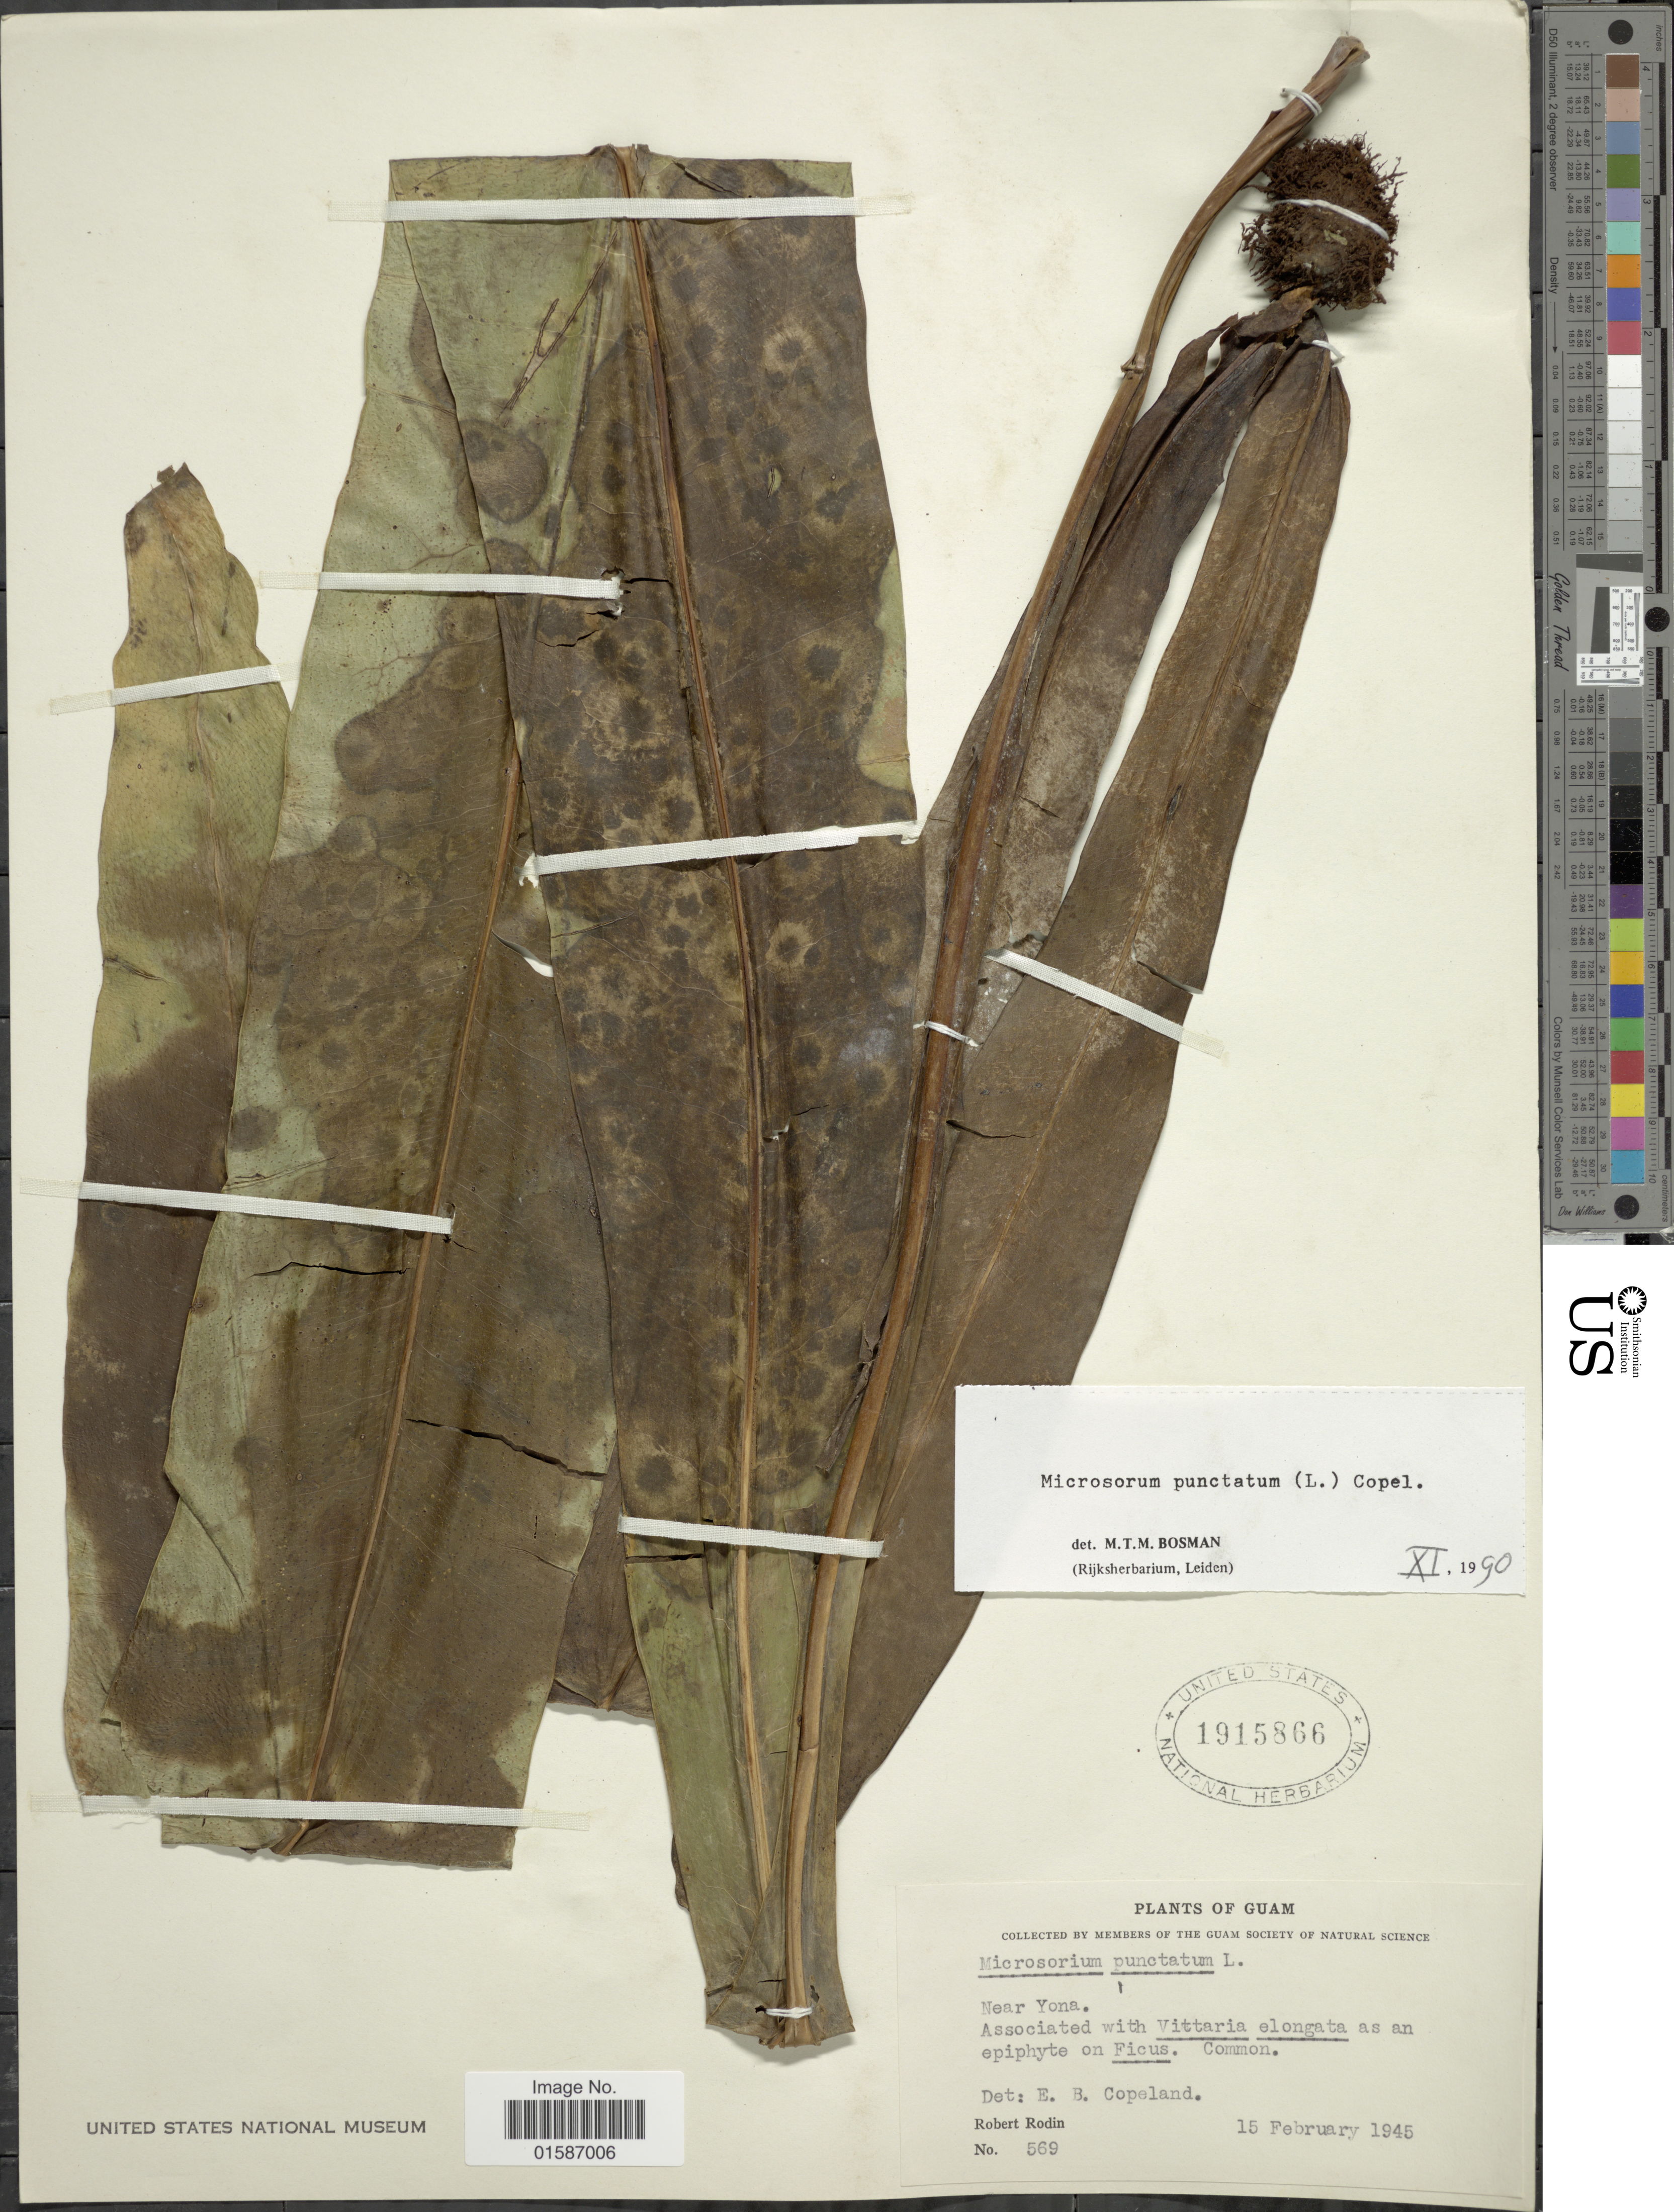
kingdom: Plantae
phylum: Tracheophyta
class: Polypodiopsida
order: Polypodiales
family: Polypodiaceae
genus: Microsorum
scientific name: Microsorum punctatum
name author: (L.) Copel.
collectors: R. Rodin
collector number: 569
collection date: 1945-02-15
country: Guam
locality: The Mariana Islands, Near Yona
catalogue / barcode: US 1915866